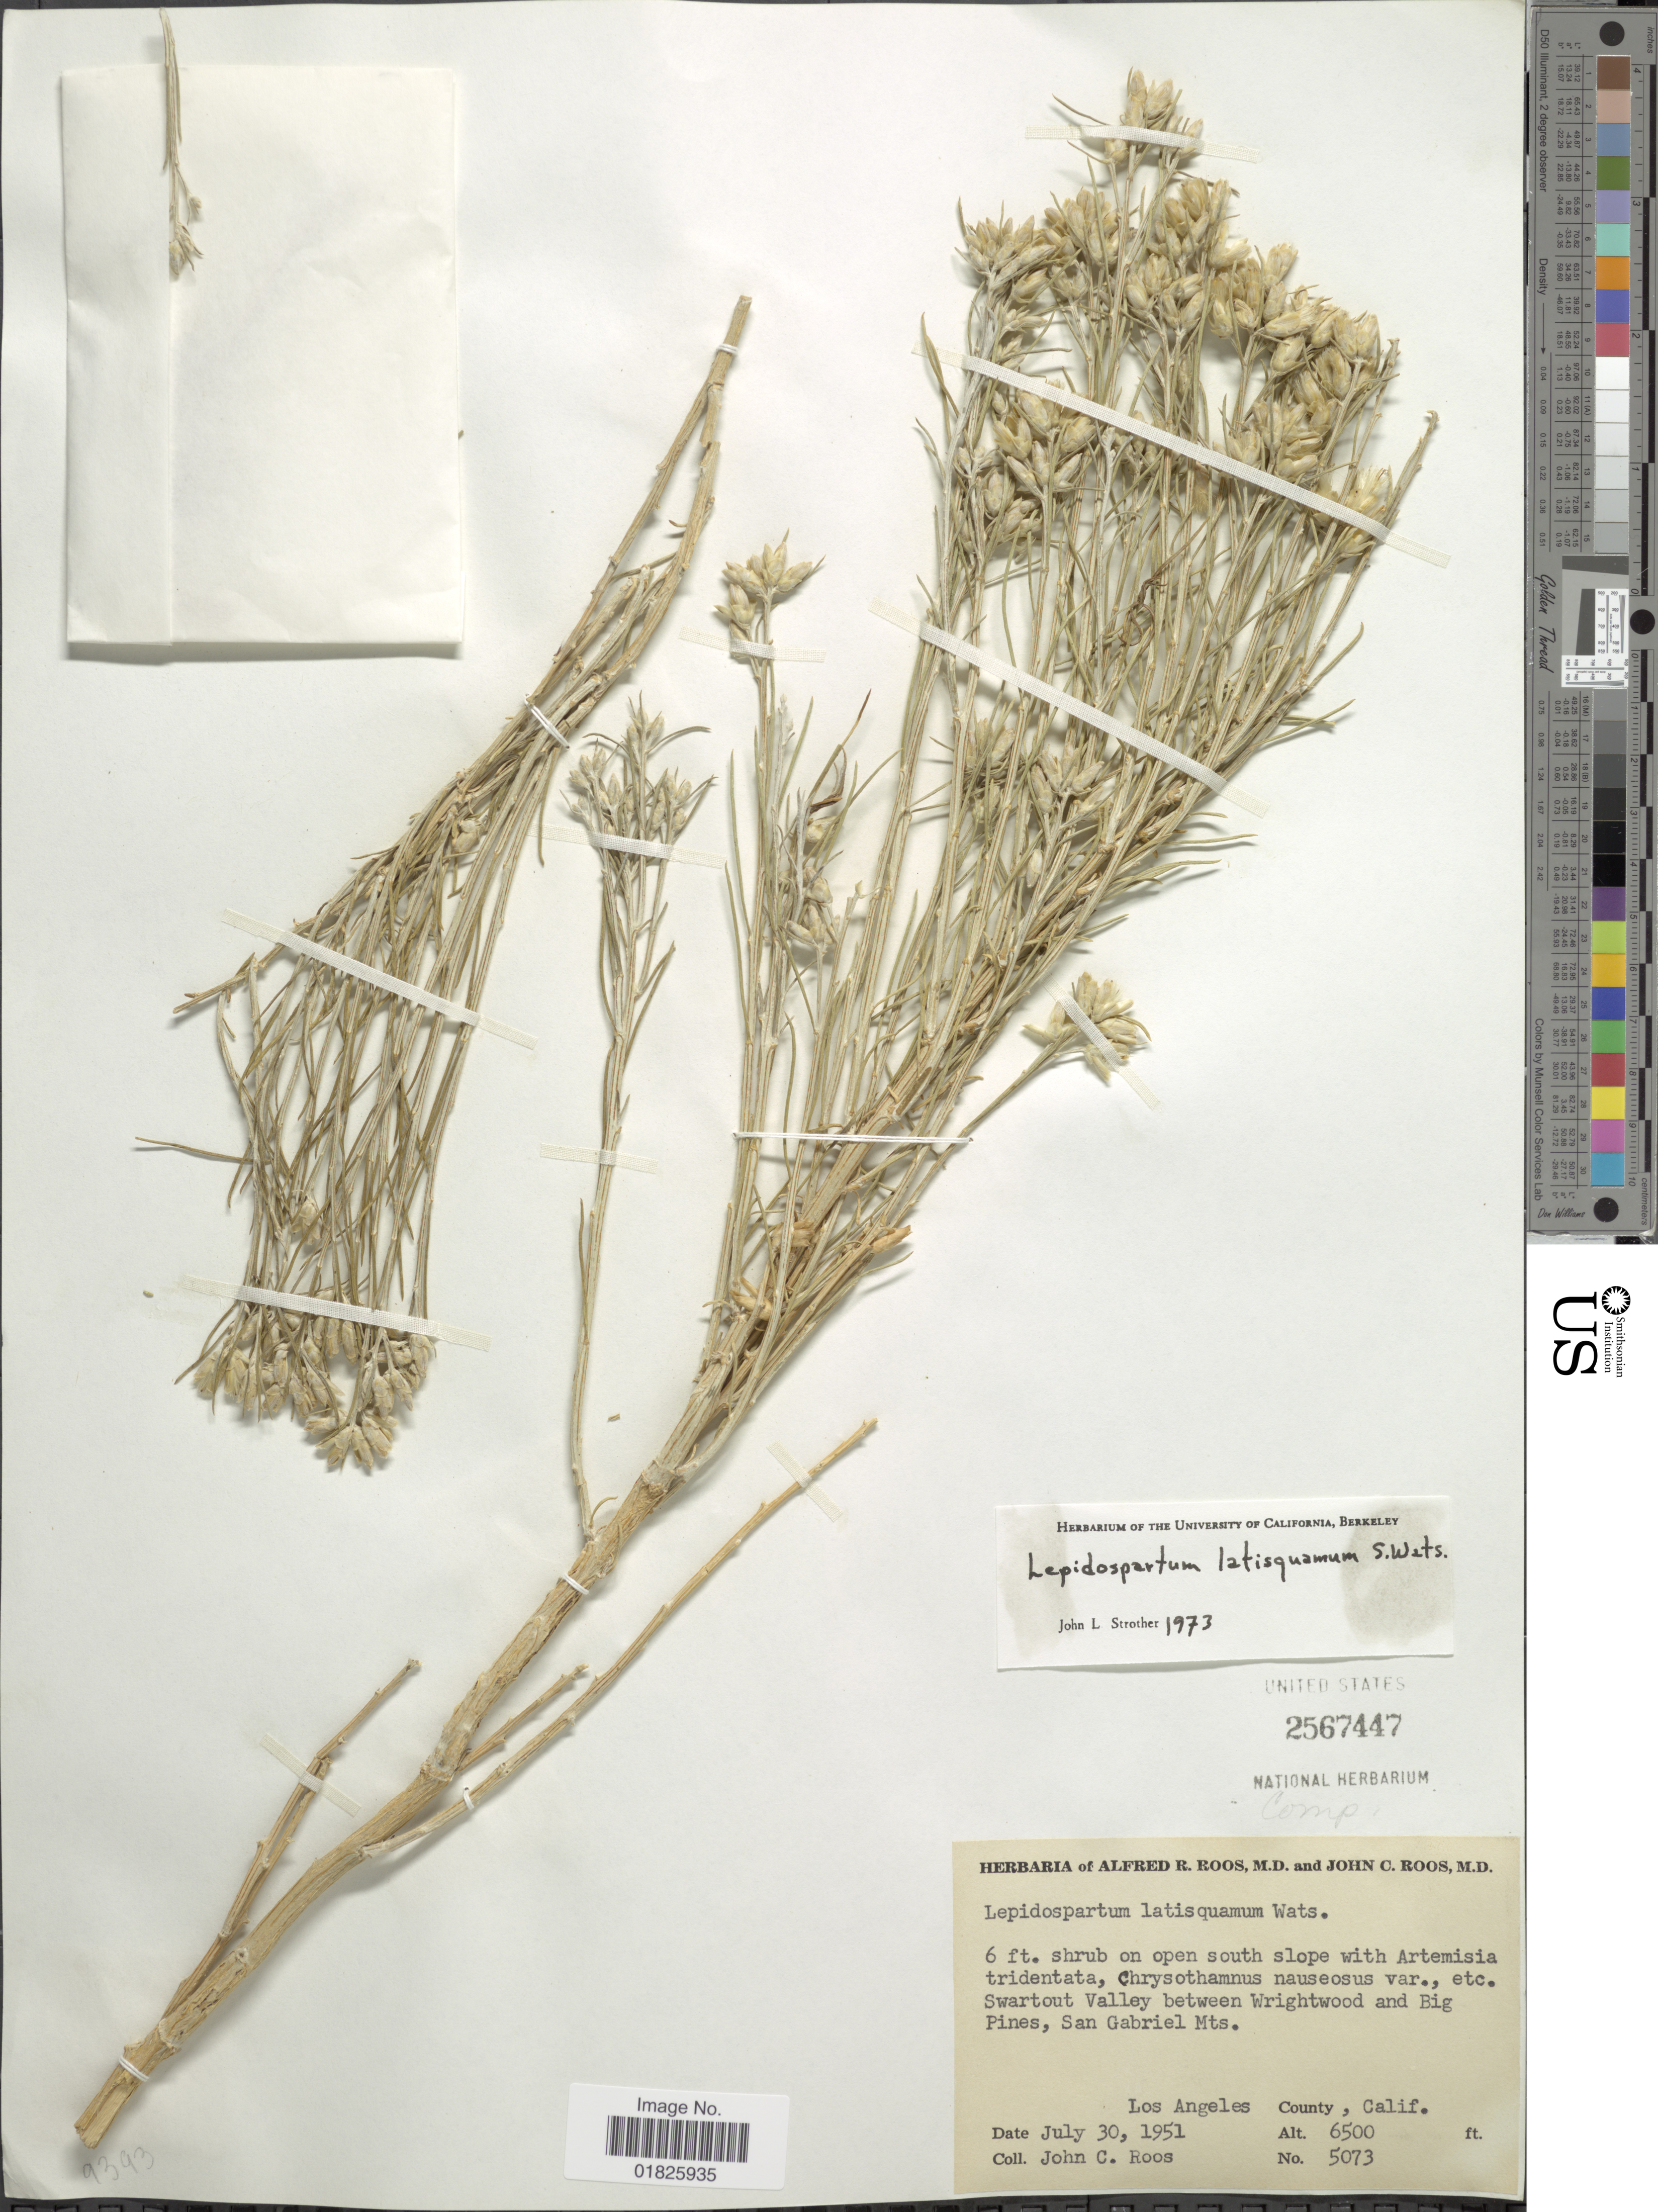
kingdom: Plantae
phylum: Tracheophyta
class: Magnoliopsida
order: Asterales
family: Asteraceae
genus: Lepidospartum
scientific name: Lepidospartum latisquamum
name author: S. Watson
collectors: J. C. Roos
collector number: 5073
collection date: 1951-07-30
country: United States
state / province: California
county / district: Los Angeles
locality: Swartout Valley between Wrightwood and Big Pines, San Gabriel Mts., Los Angeles County, Calif.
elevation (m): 1981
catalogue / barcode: US 2567447